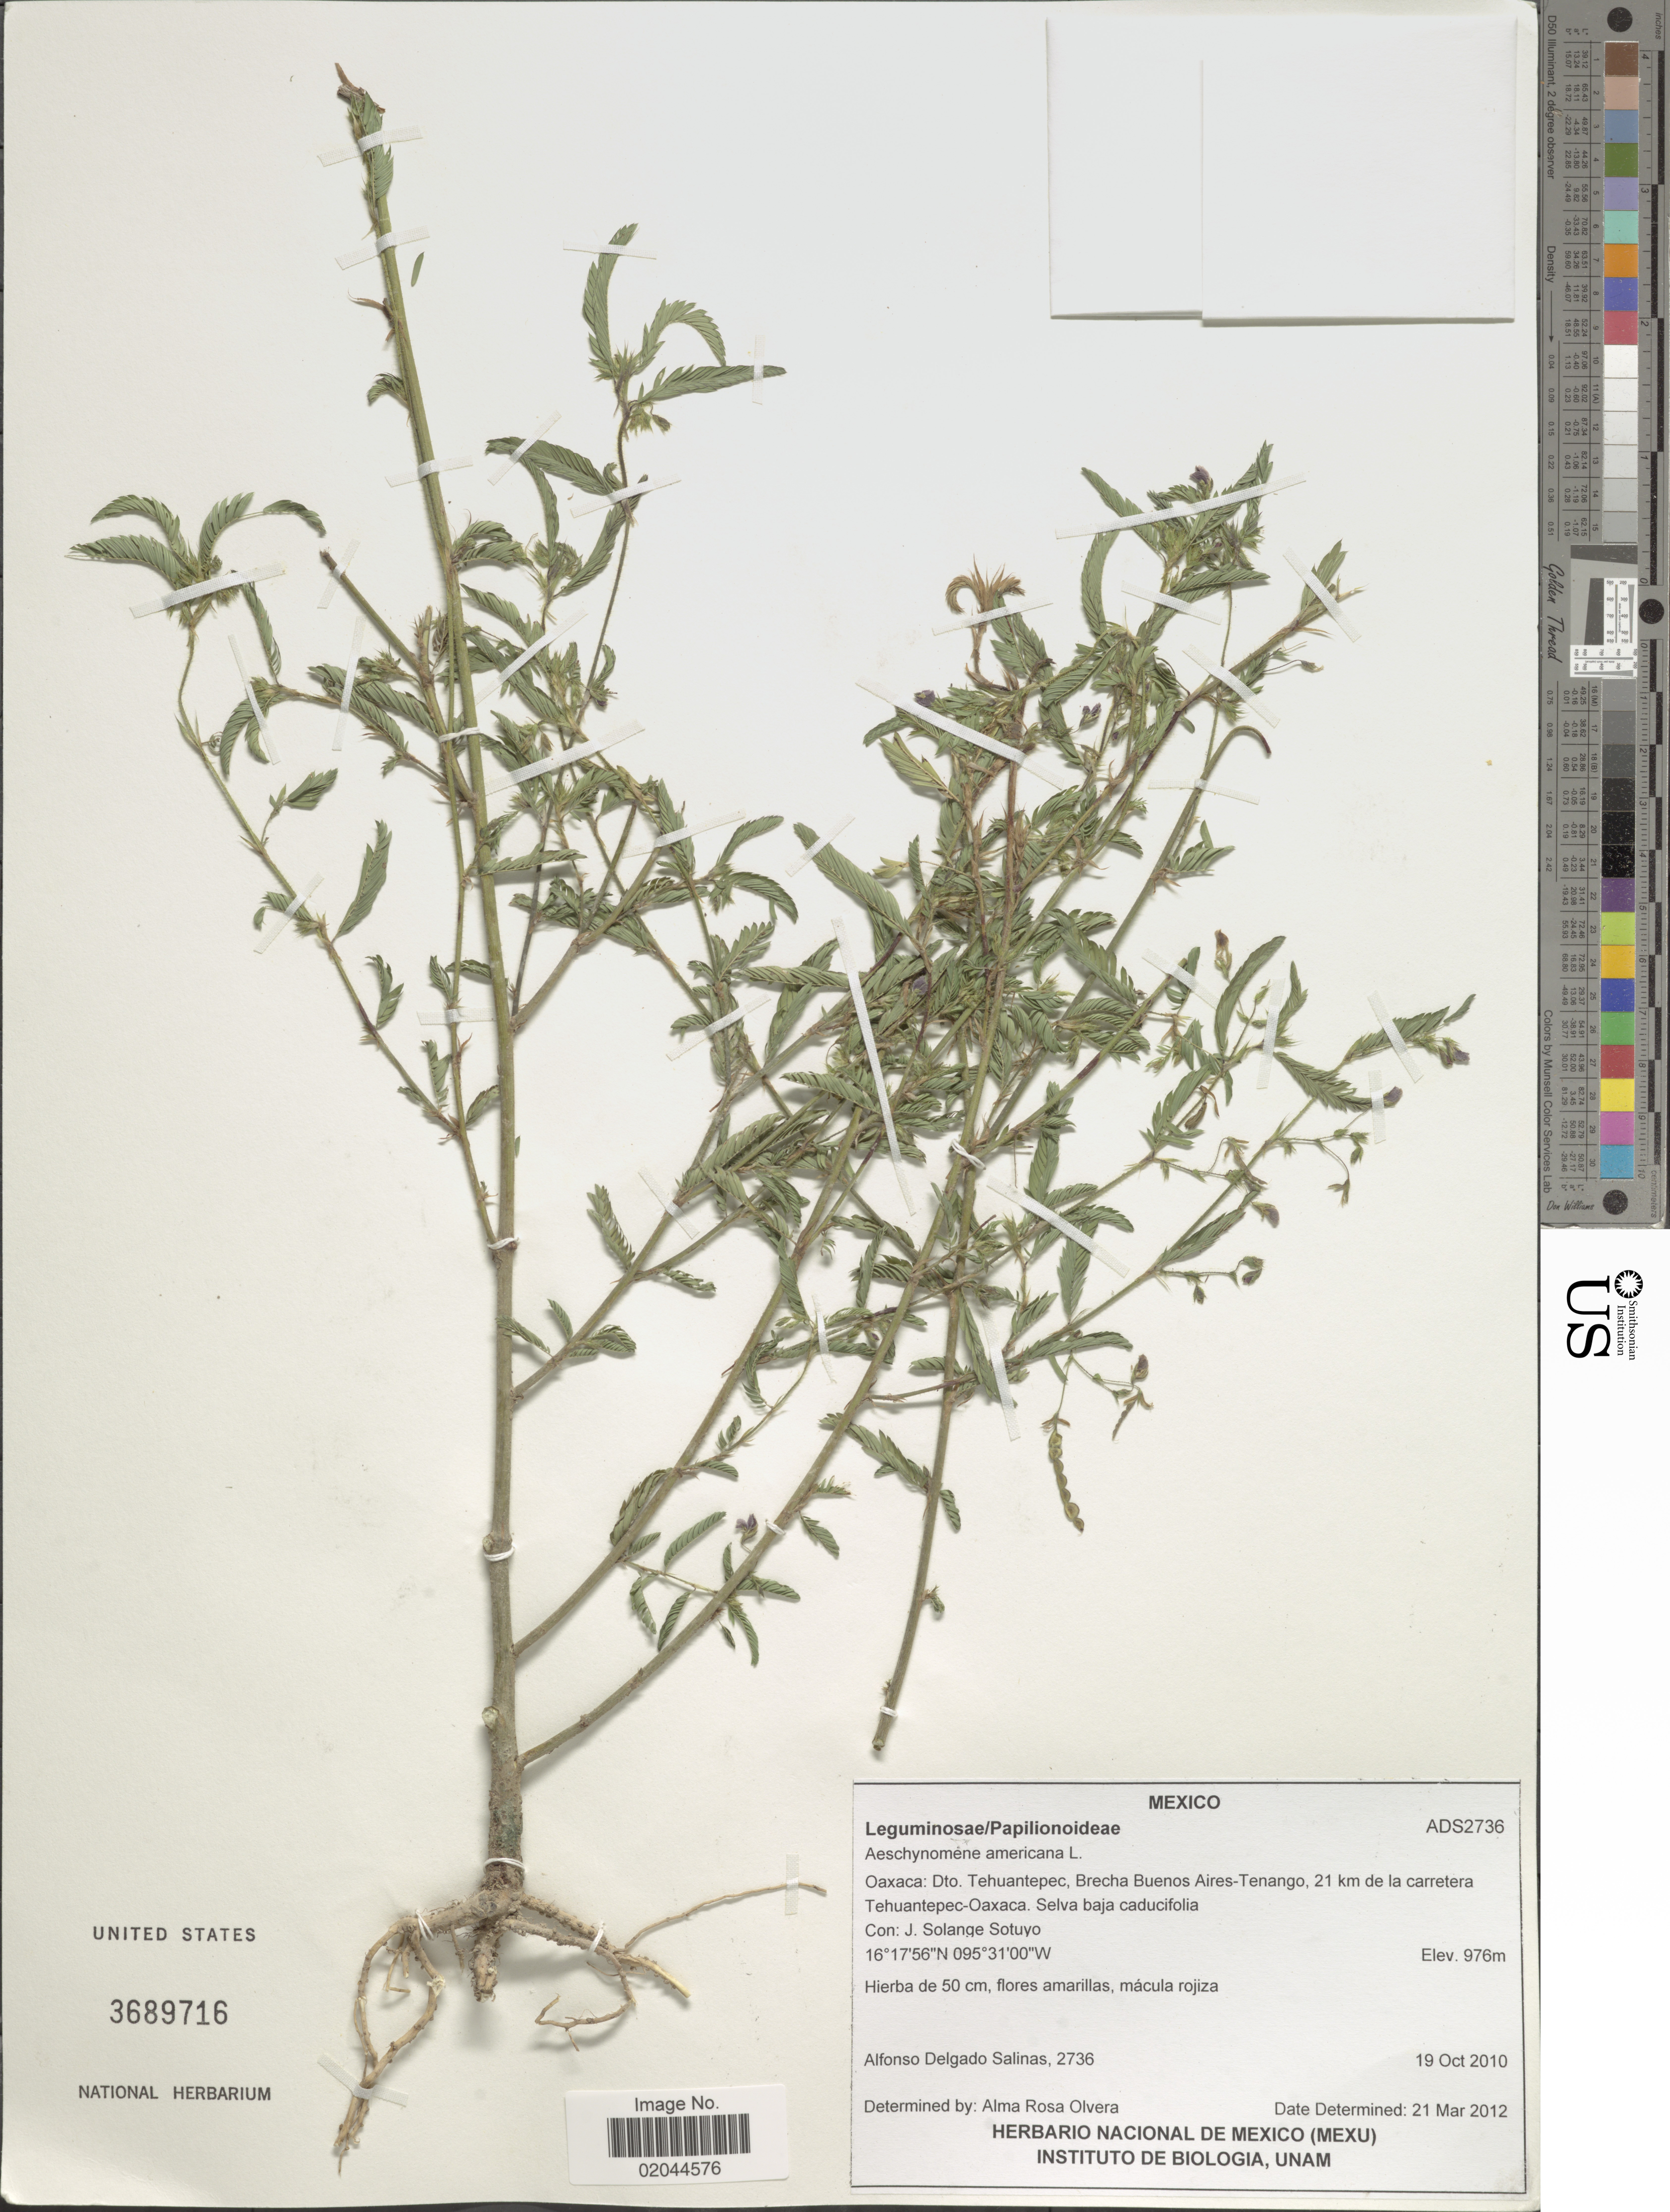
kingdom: Plantae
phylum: Tracheophyta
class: Magnoliopsida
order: Fabales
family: Fabaceae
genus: Aeschynomene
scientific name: Aeschynomene americana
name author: L.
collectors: A. Delgado S. & J. Sotuyo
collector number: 2736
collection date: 2010-10-19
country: Mexico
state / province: Oaxaca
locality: Dto, Tehuantepec, Brecha Buenos Aires-Tenango, 21 km de la carretera Tehuantepec-Oaxaca, Selva baja caducifolia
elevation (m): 976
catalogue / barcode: US 3689716